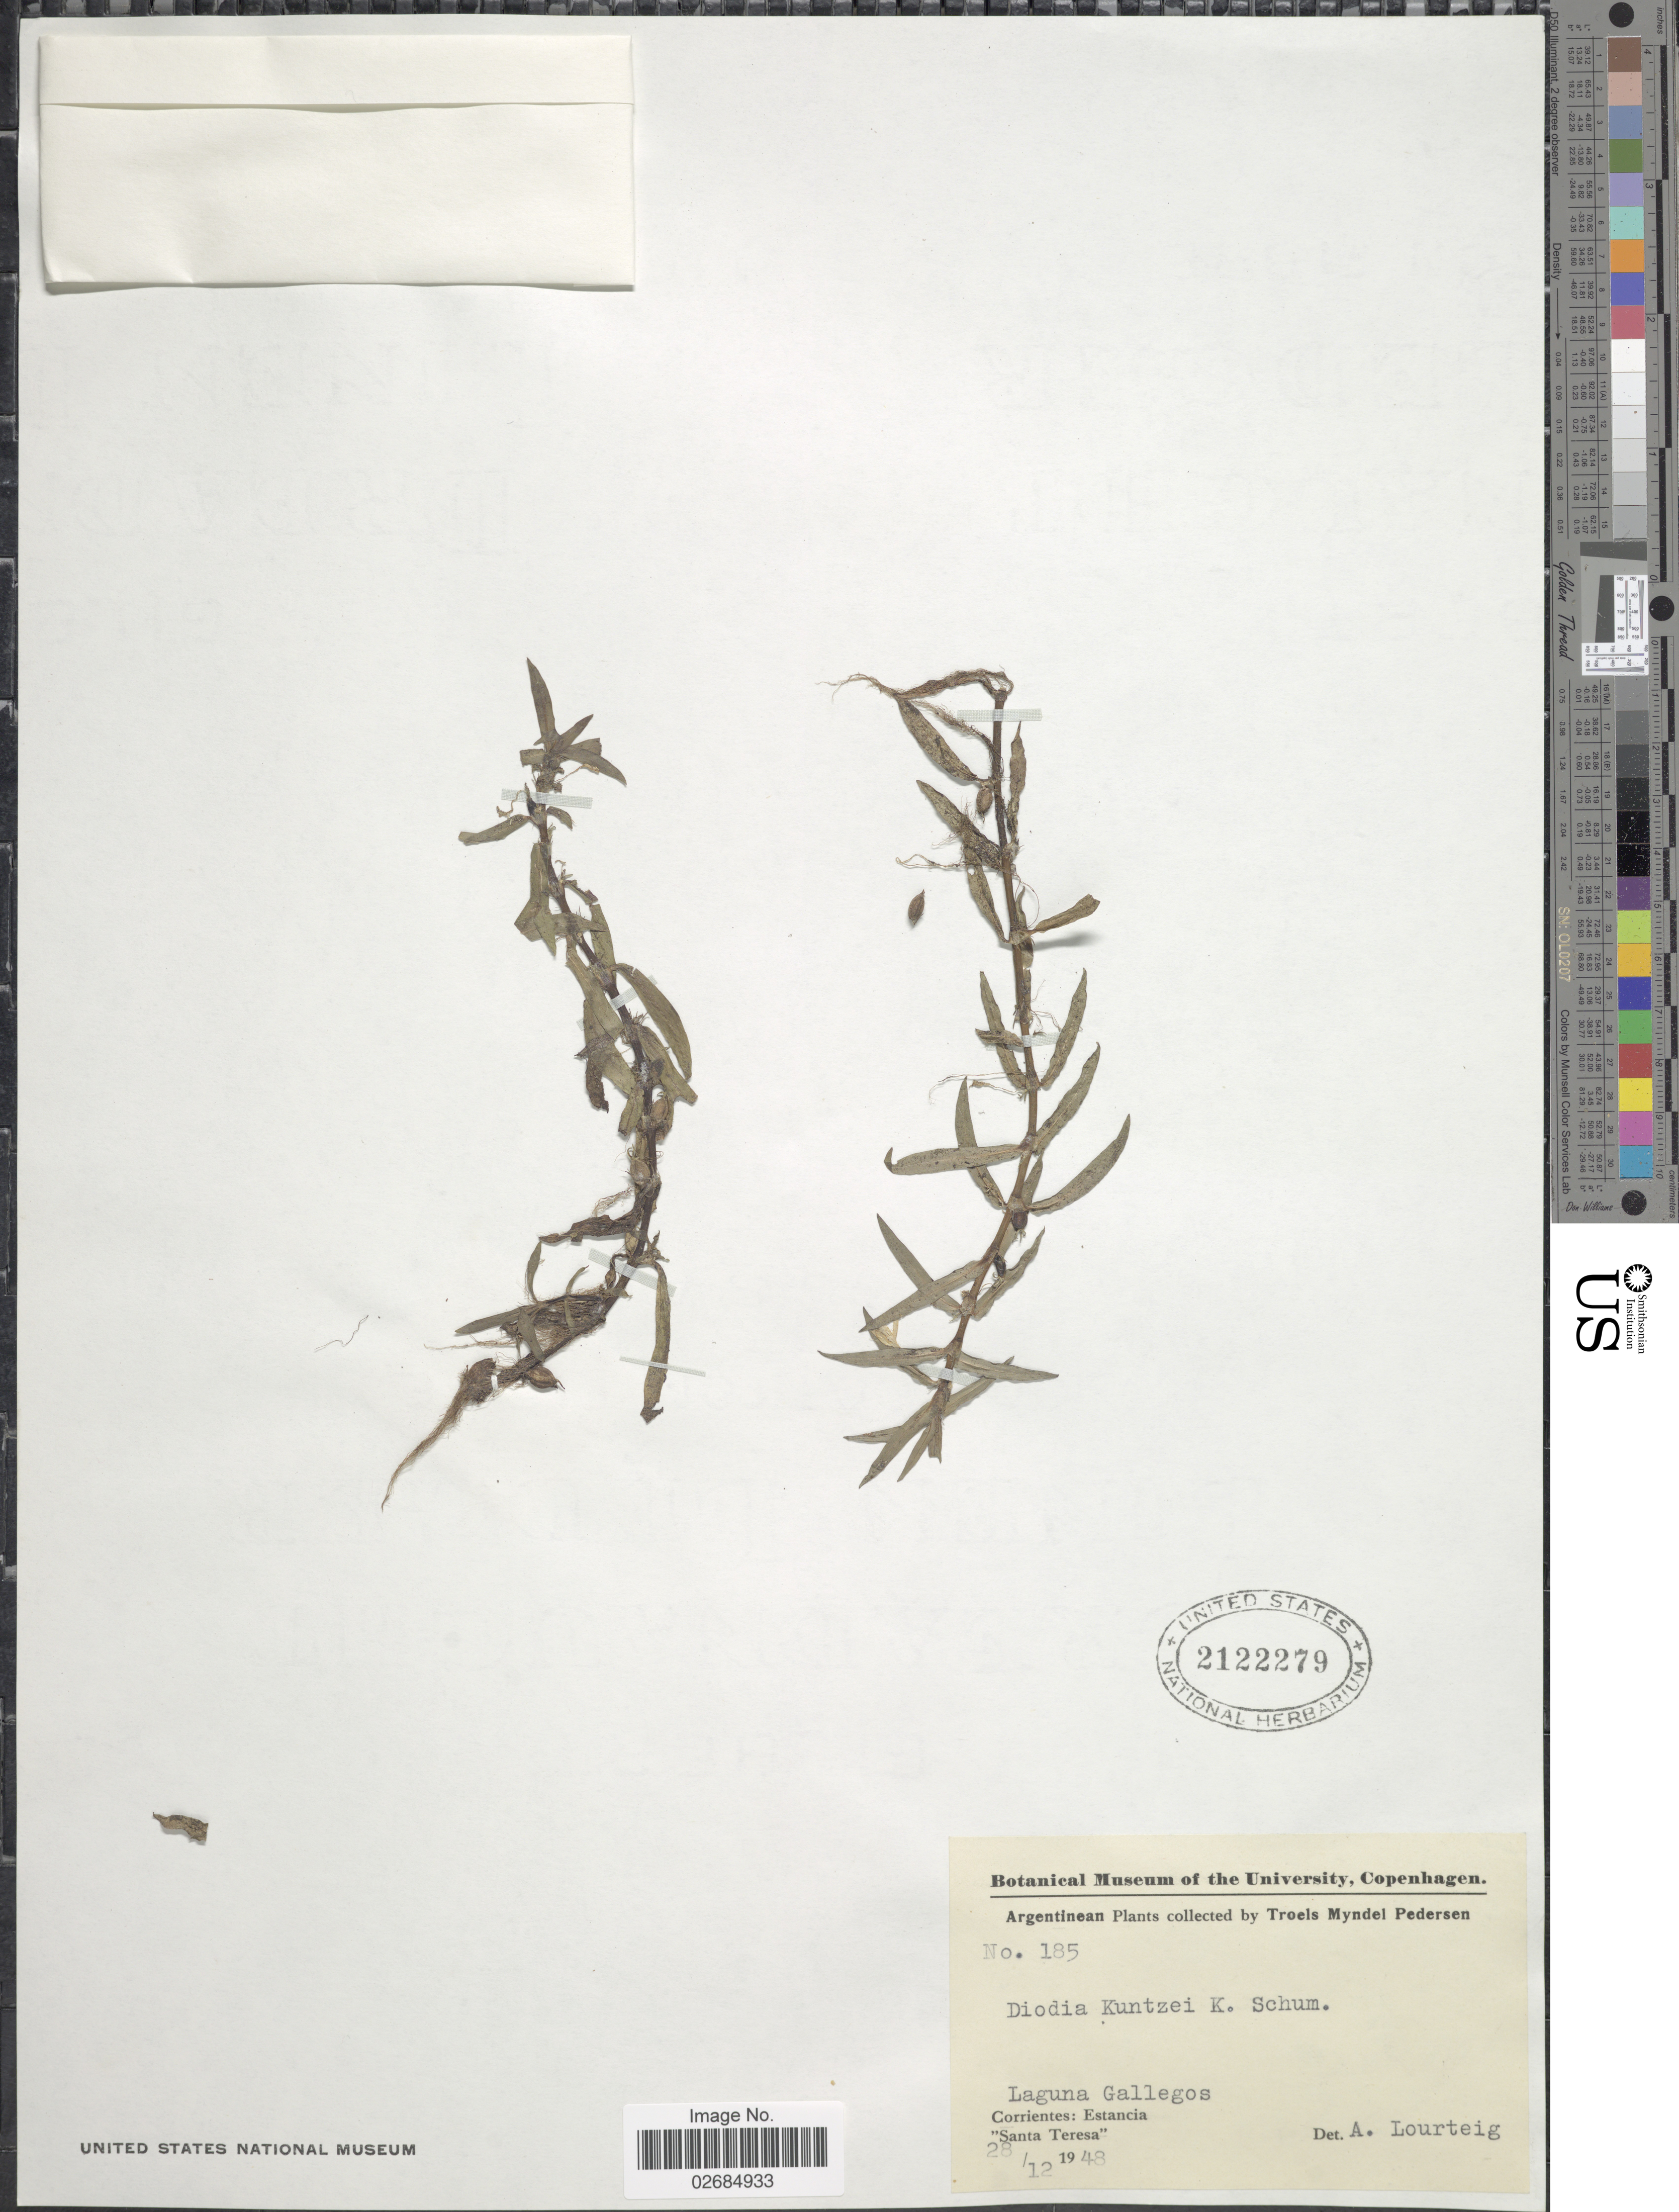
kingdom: Plantae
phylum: Tracheophyta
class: Magnoliopsida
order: Gentianales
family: Rubiaceae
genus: Diodia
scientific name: Diodia kuntzei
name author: K. Schum.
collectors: T. Pederson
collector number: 185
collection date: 1948-12-28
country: Argentina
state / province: Corrientes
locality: Laguna Gallegos. Estancia "Santa Teresa"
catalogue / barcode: US 2122279